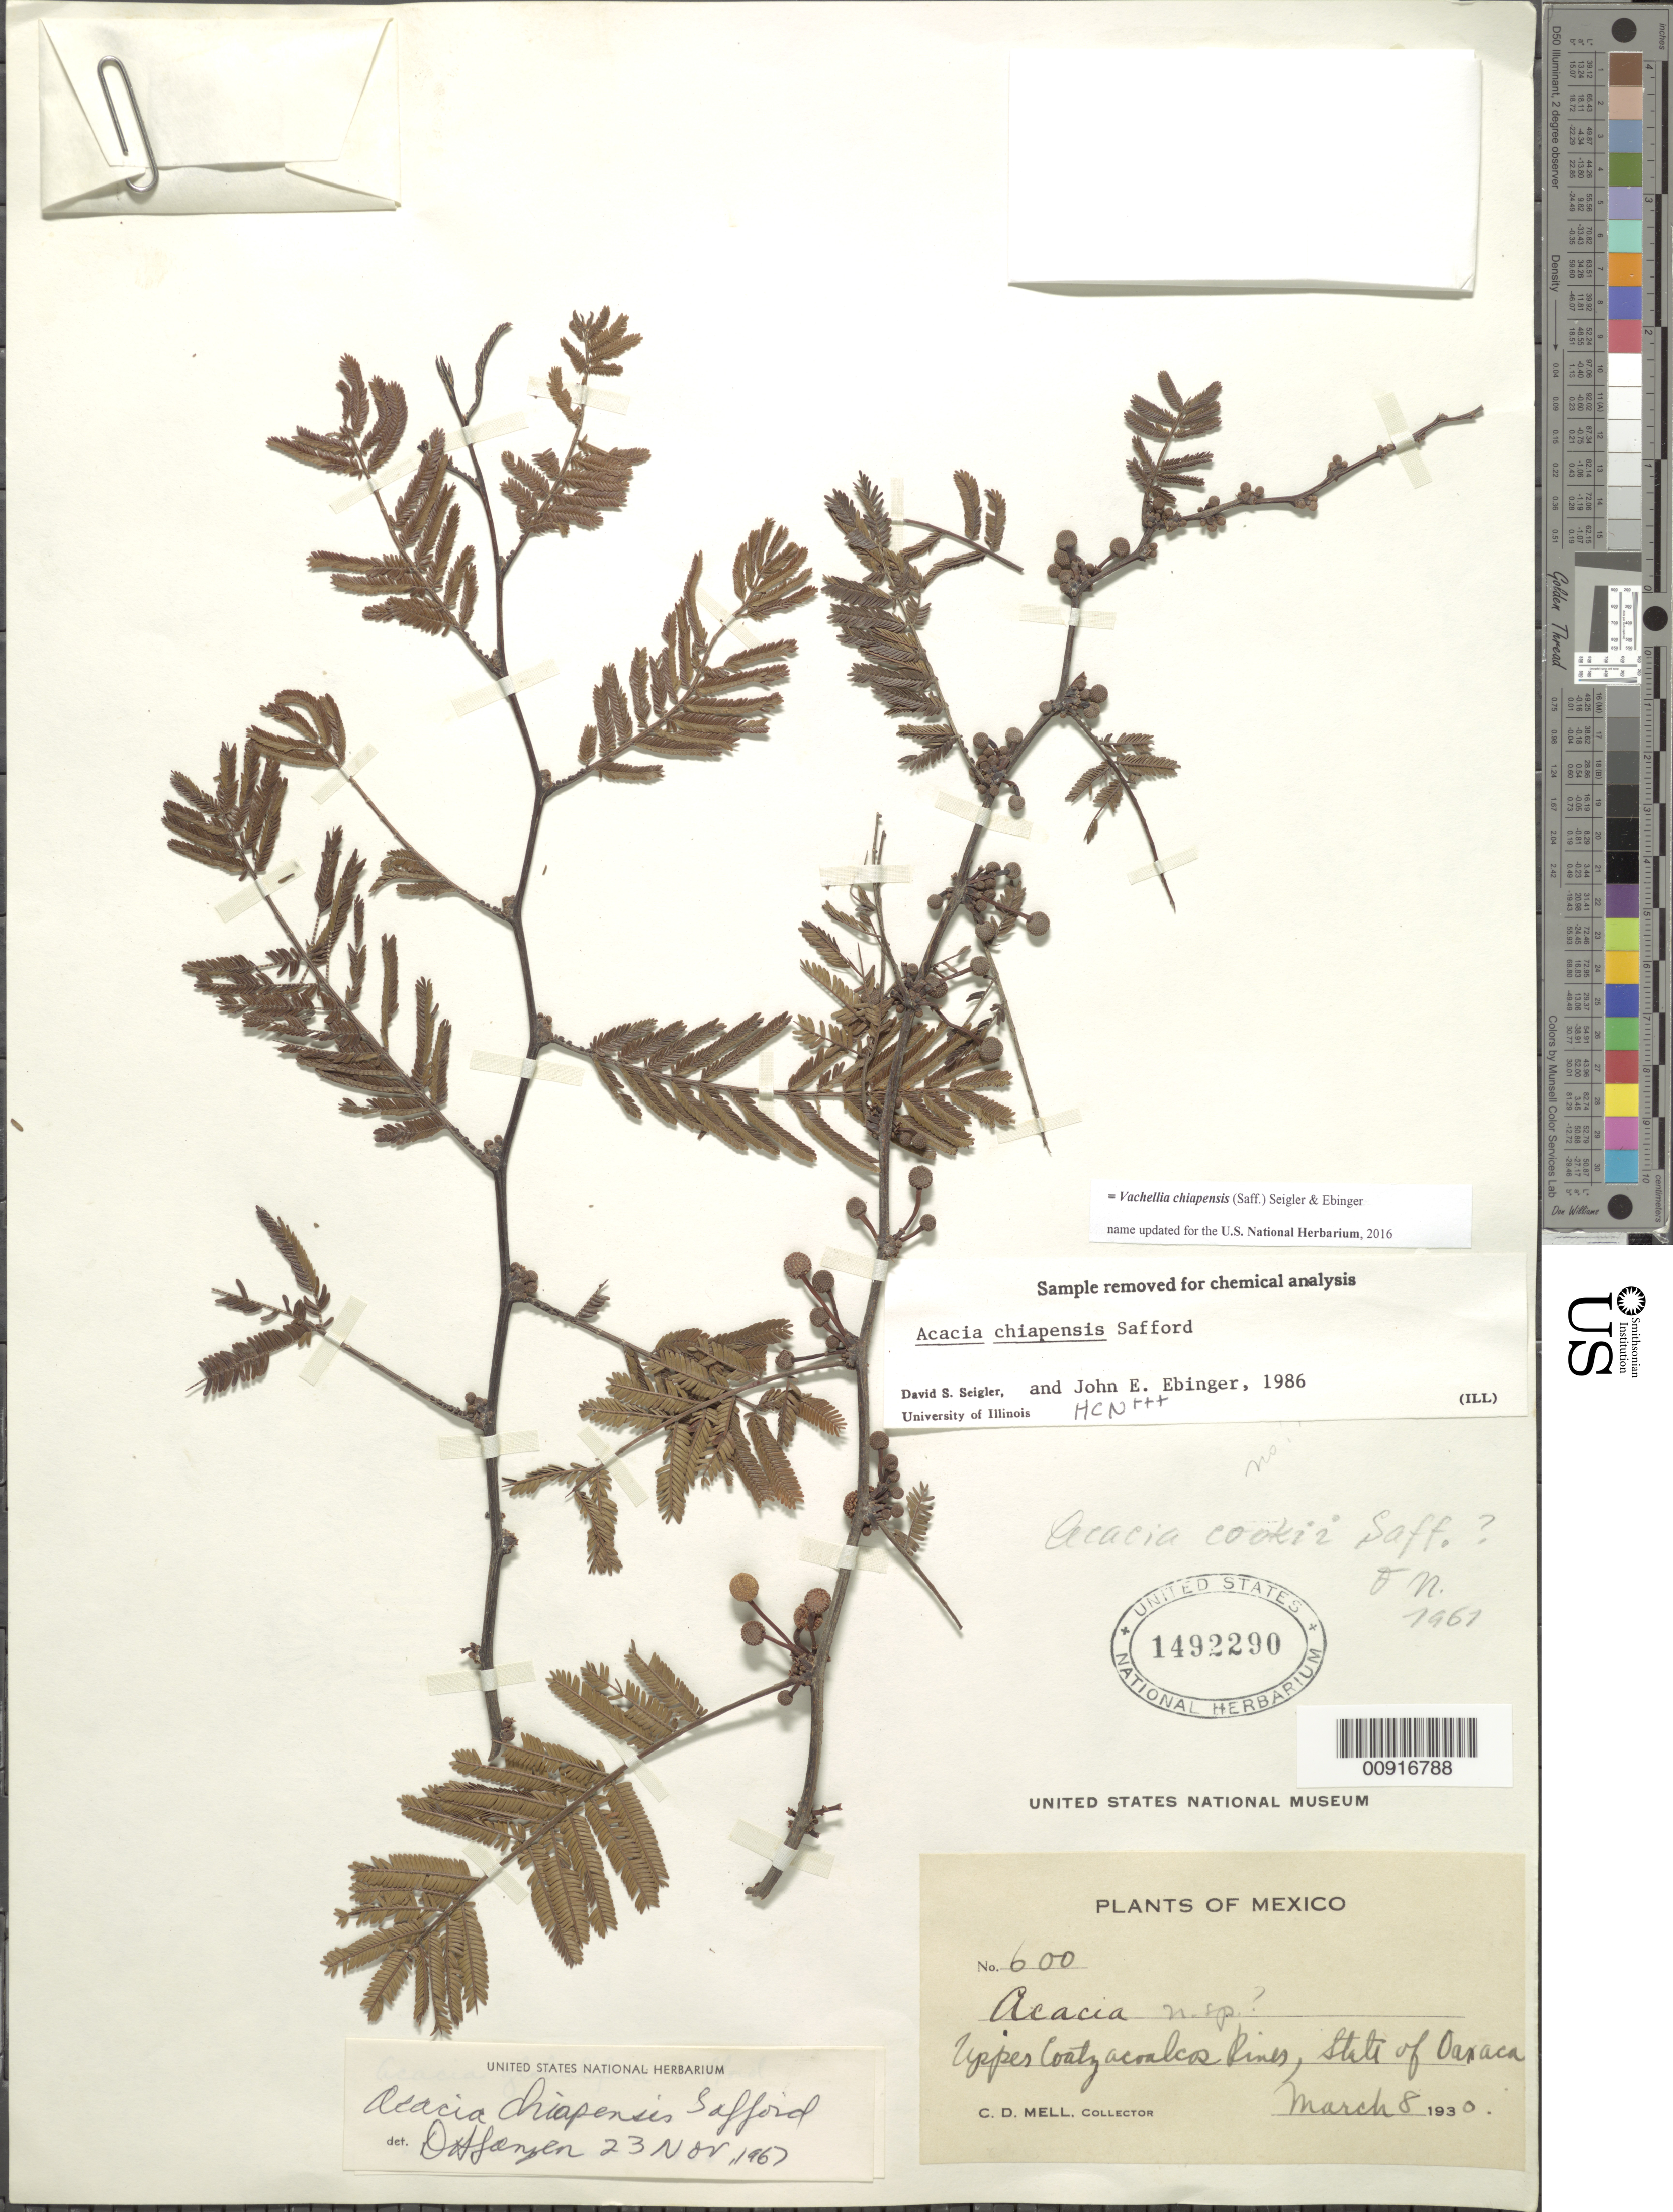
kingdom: Plantae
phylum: Tracheophyta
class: Magnoliopsida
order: Fabales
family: Fabaceae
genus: Vachellia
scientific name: Vachellia chiapensis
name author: (Saff.) Seigler & Ebinger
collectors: C. D. Mell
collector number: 600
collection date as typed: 08 Mar 1930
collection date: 1930-03-08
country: Mexico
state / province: Oaxaca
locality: Upper Coatzacoalcos River, State of Oaxaca.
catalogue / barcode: US 1492290